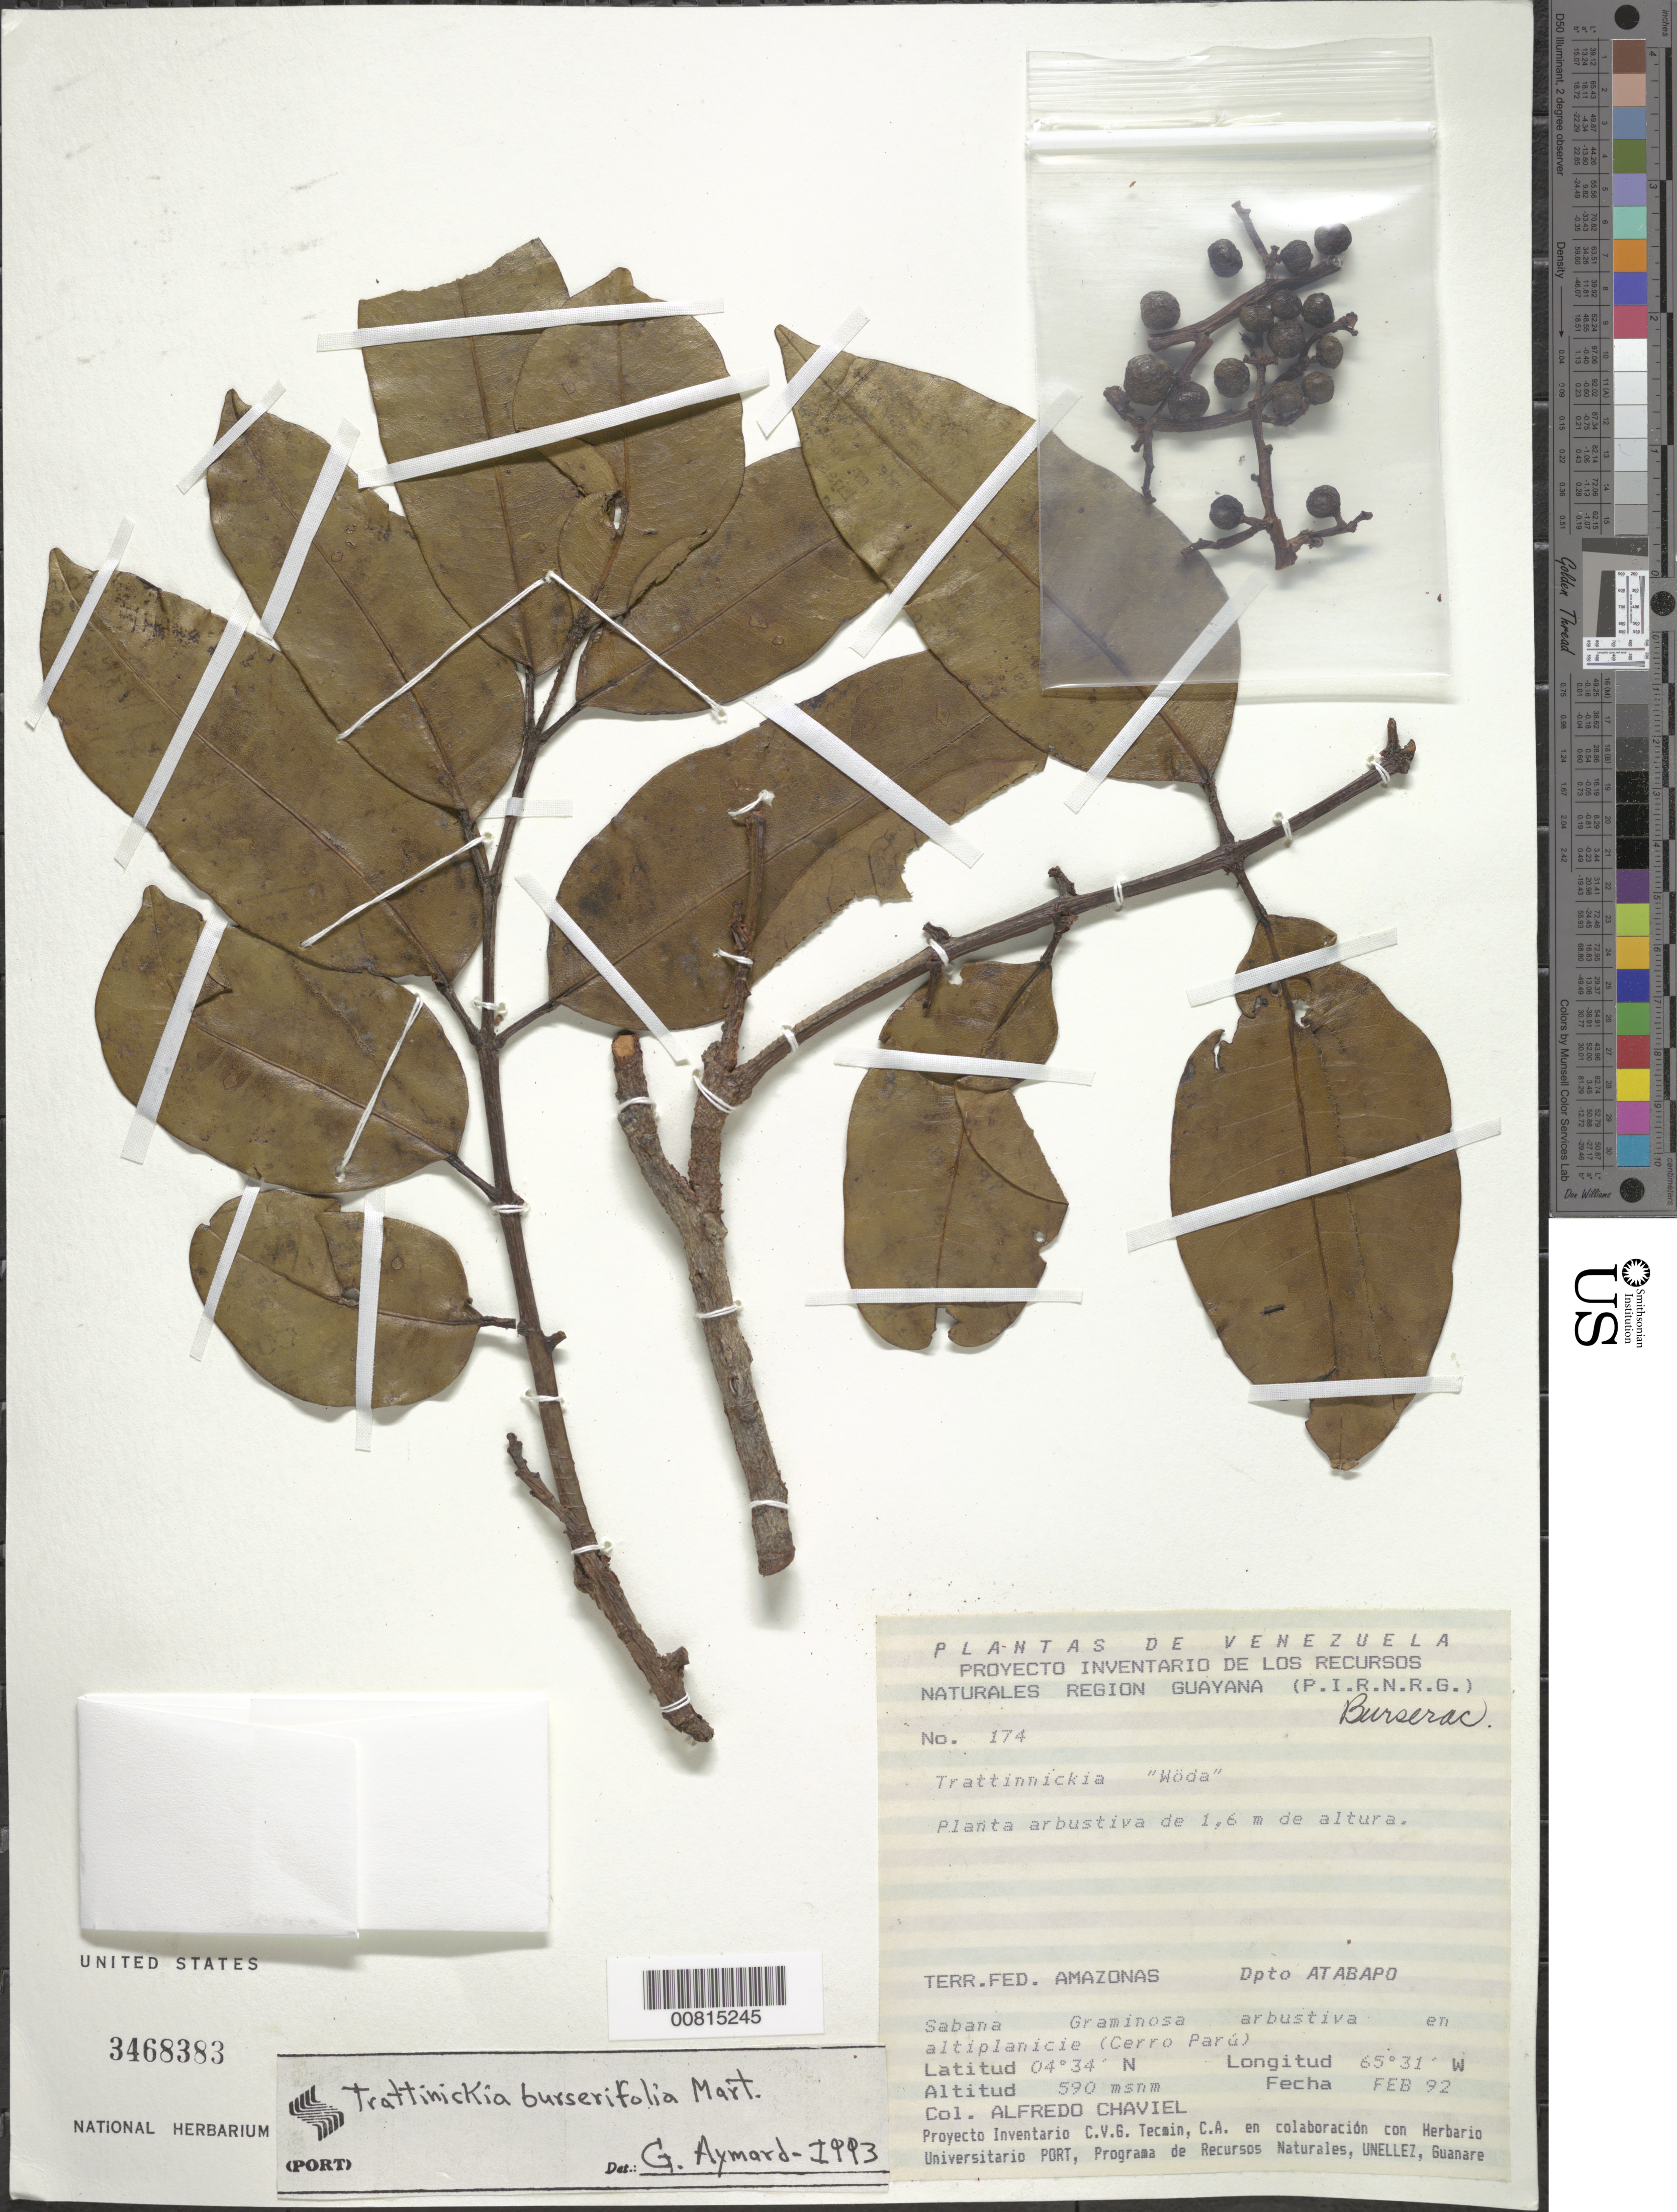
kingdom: Plantae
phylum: Tracheophyta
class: Magnoliopsida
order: Sapindales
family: Burseraceae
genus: Trattinnickia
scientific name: Trattinnickia burserifolia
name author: Mart.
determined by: Aymard C., G. A., (PORT), Univ. Nac. Exp. de los Llanos Ezequiel Zamora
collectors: A. Chaviel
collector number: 174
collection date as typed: Feb-92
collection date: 1992-02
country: Venezuela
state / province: Amazonas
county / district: Atabapo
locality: Cerro Parú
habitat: Sabana graminosa arbustiva en altiplanicie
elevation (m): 590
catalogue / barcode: US 3468383